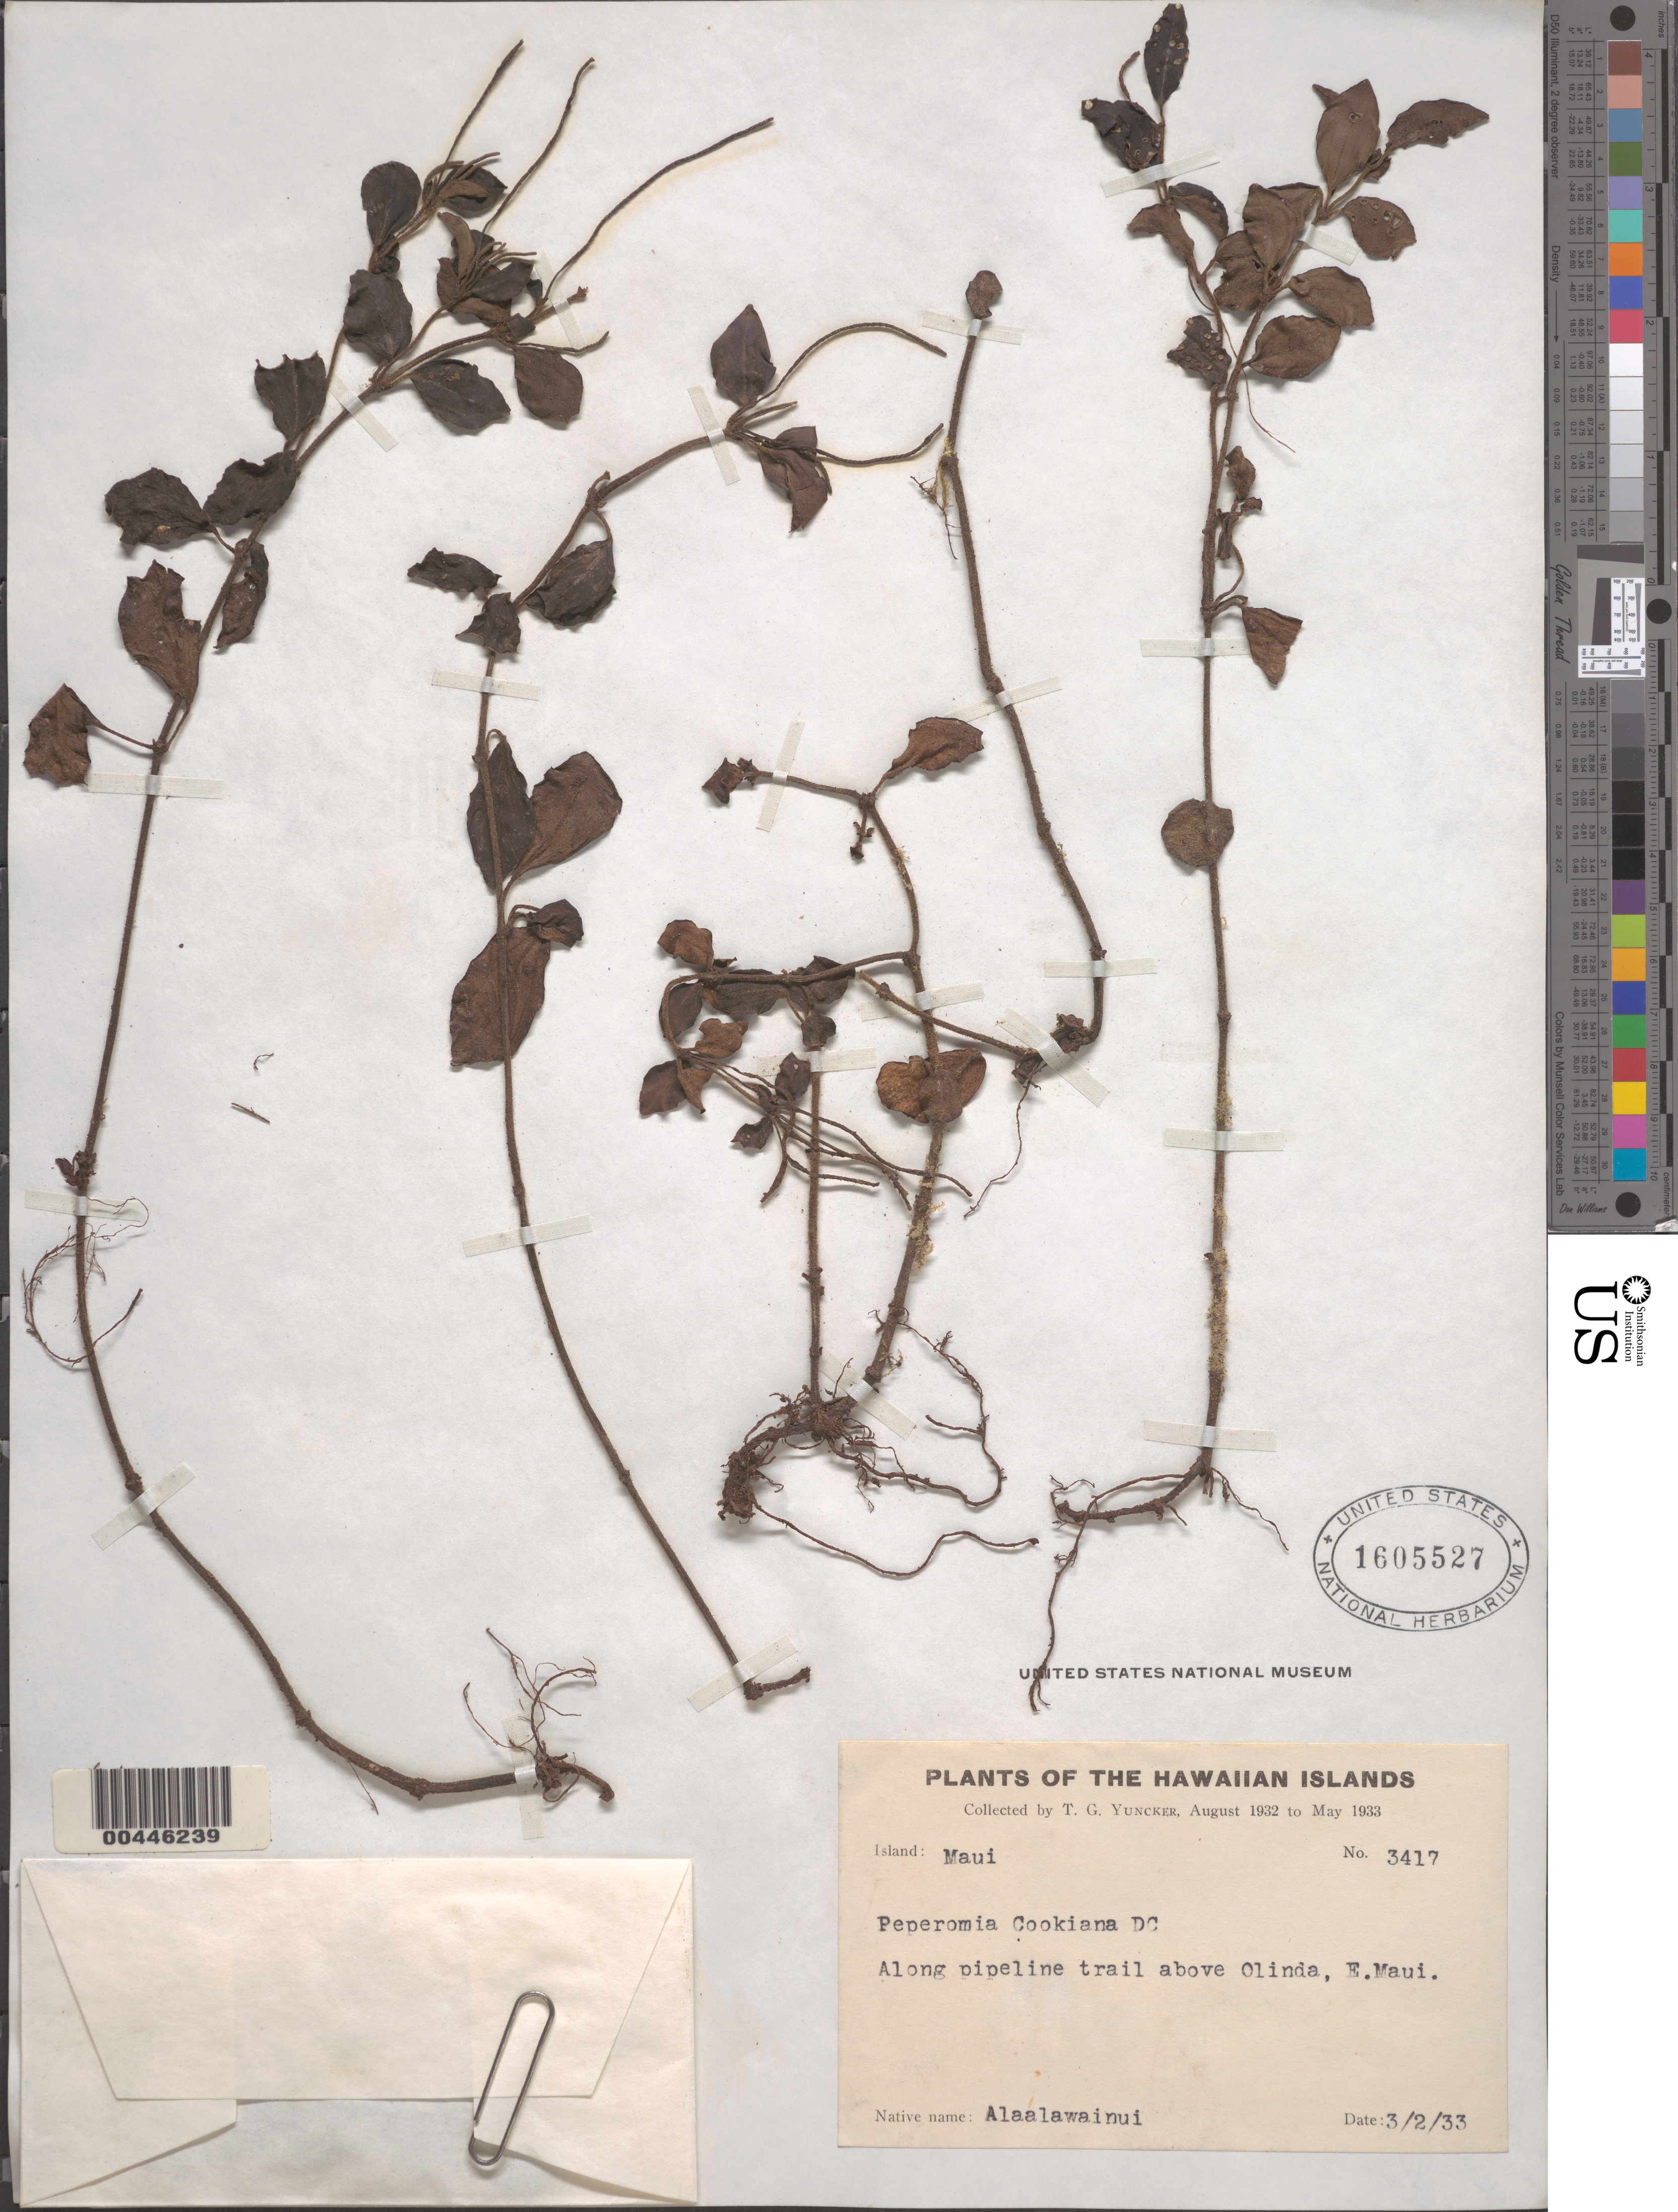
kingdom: Plantae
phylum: Tracheophyta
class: Magnoliopsida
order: Piperales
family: Piperaceae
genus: Peperomia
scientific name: Peperomia cookiana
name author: C. DC.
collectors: T. G. Yuncker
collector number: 3417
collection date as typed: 2 Mar 1933 or 3 Feb 1933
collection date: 1933-02-03 or 1933-03-02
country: United States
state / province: Hawaii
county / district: Maui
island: Maui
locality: Along pipeline trail above Olinda, E Maui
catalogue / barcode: US 1605527